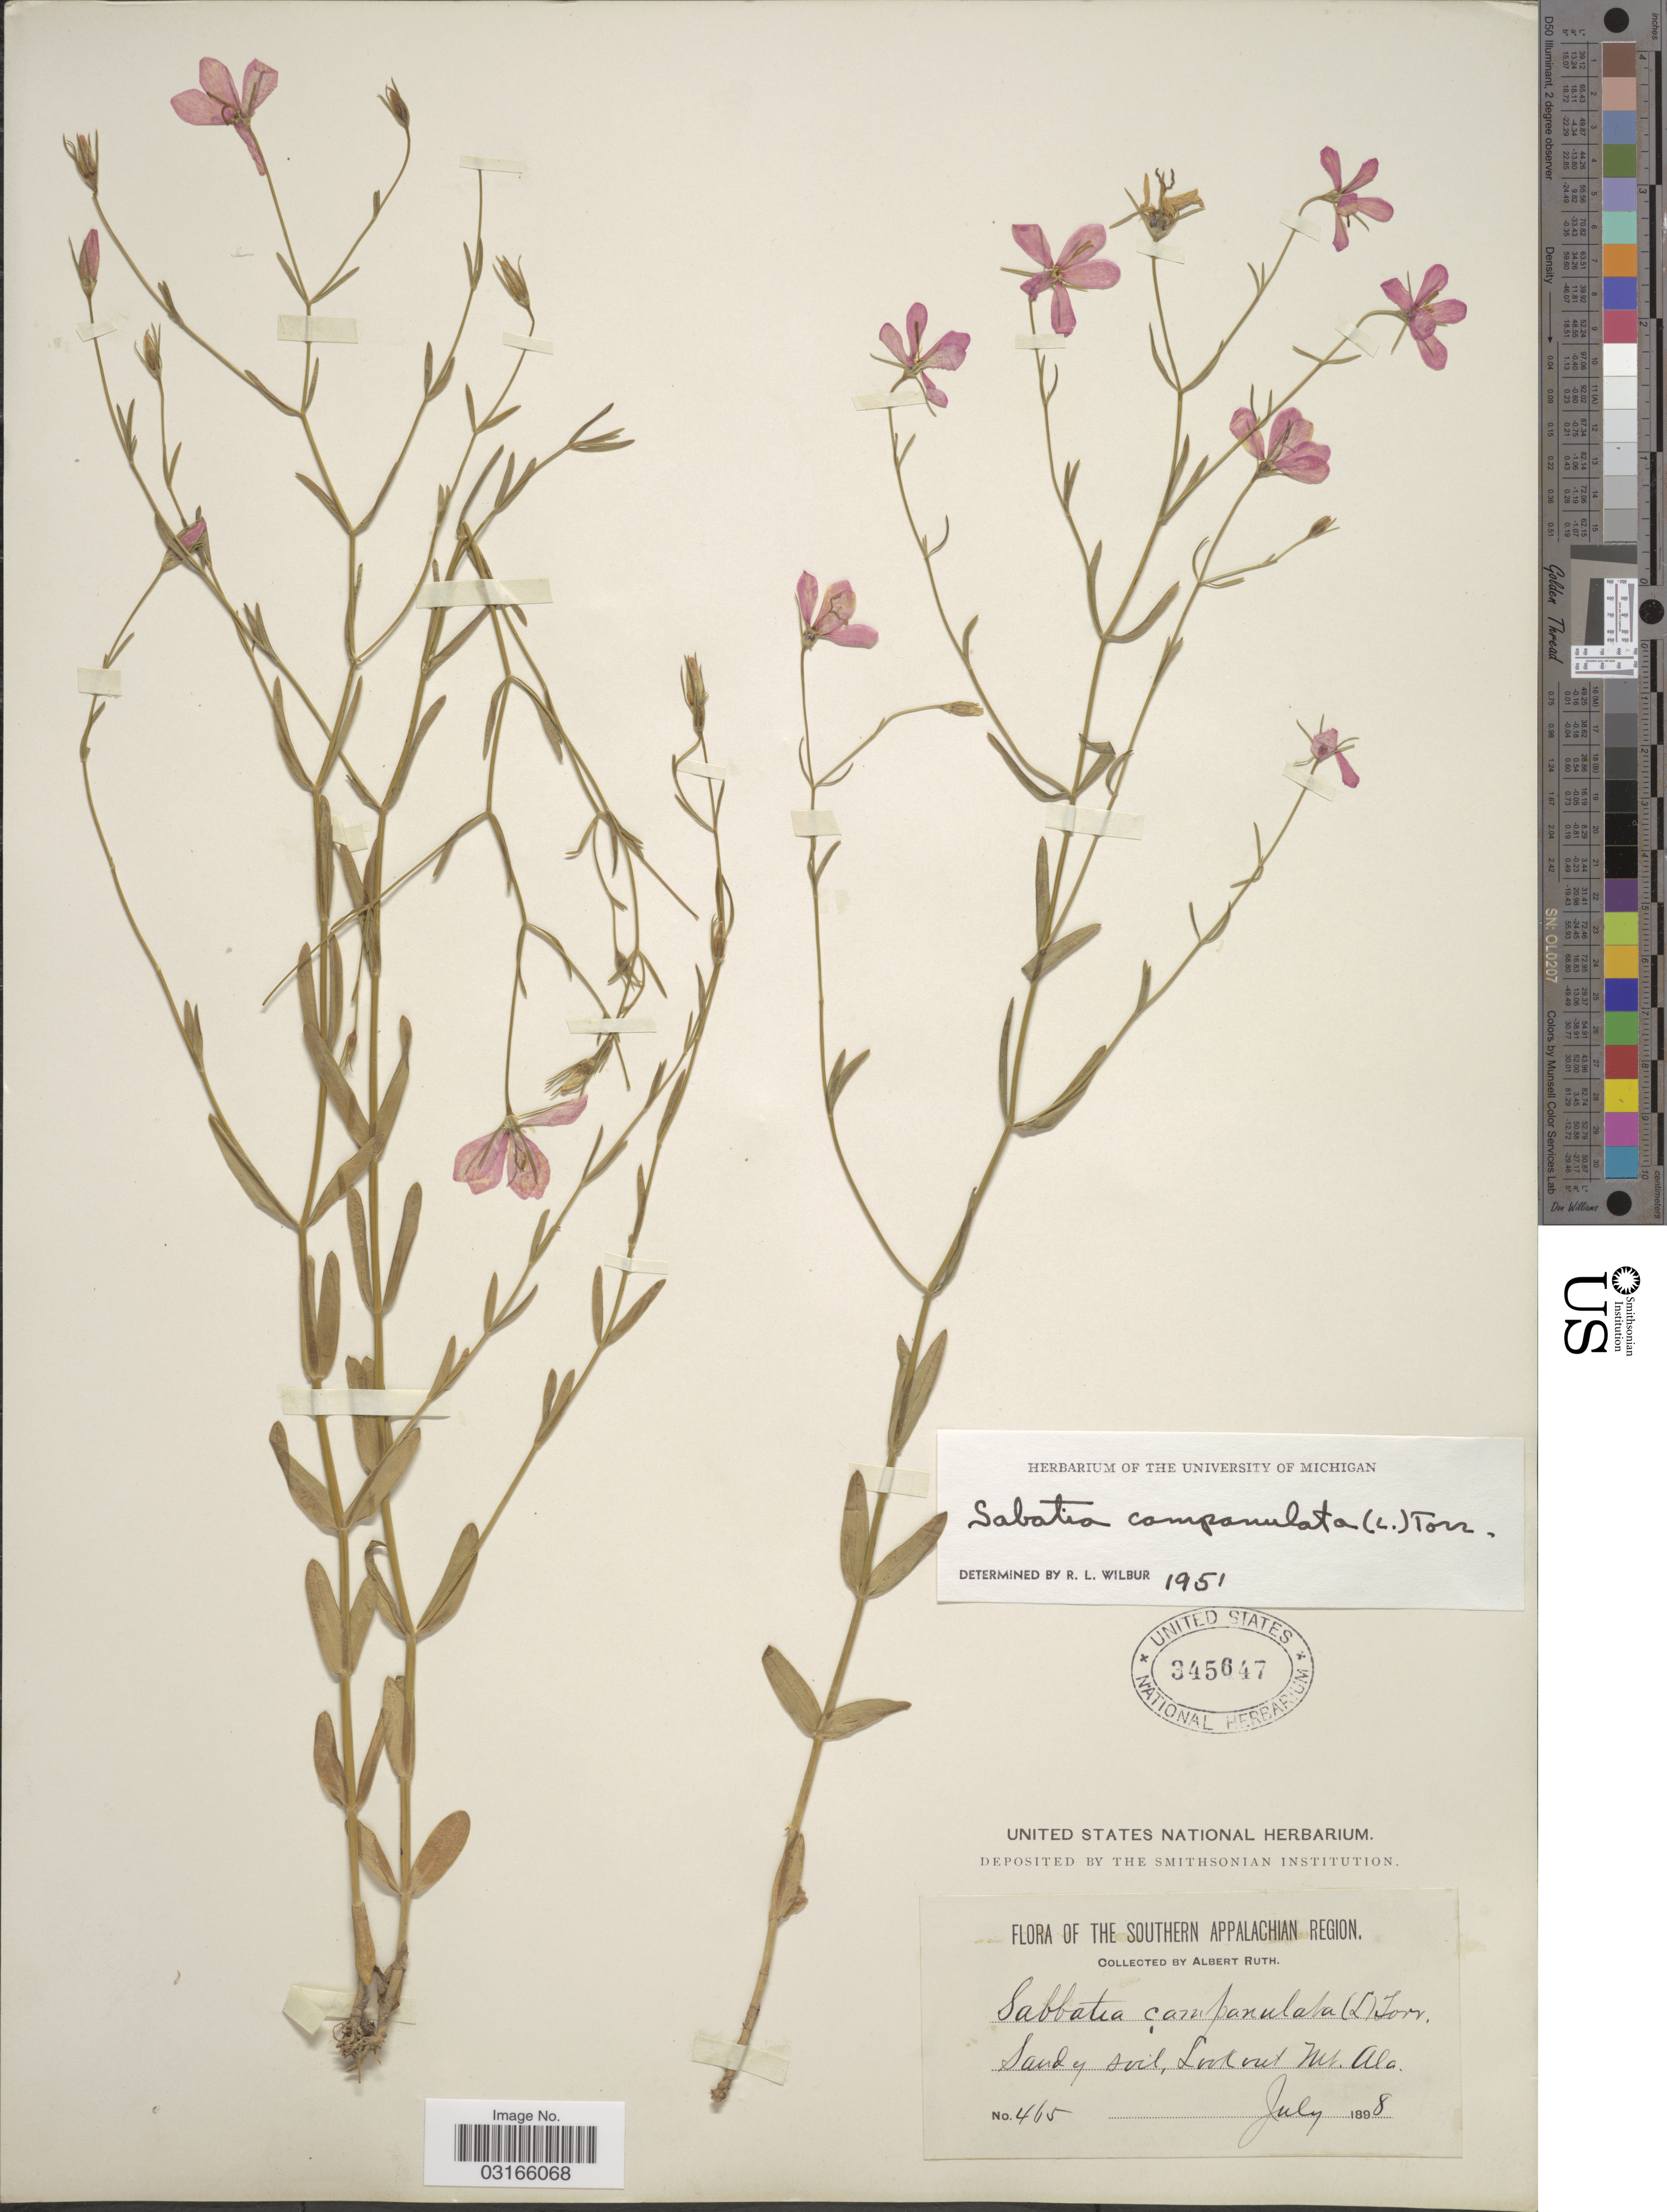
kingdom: Plantae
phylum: Tracheophyta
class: Magnoliopsida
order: Gentianales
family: Gentianaceae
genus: Sabatia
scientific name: Sabatia campanulata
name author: (L.) Torr.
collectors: A. Ruth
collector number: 465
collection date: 1898-07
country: United States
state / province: Alabama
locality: The Southern Appalachian Region, Sandy soil, Lookout Mt. Ala.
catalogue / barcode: US 345647